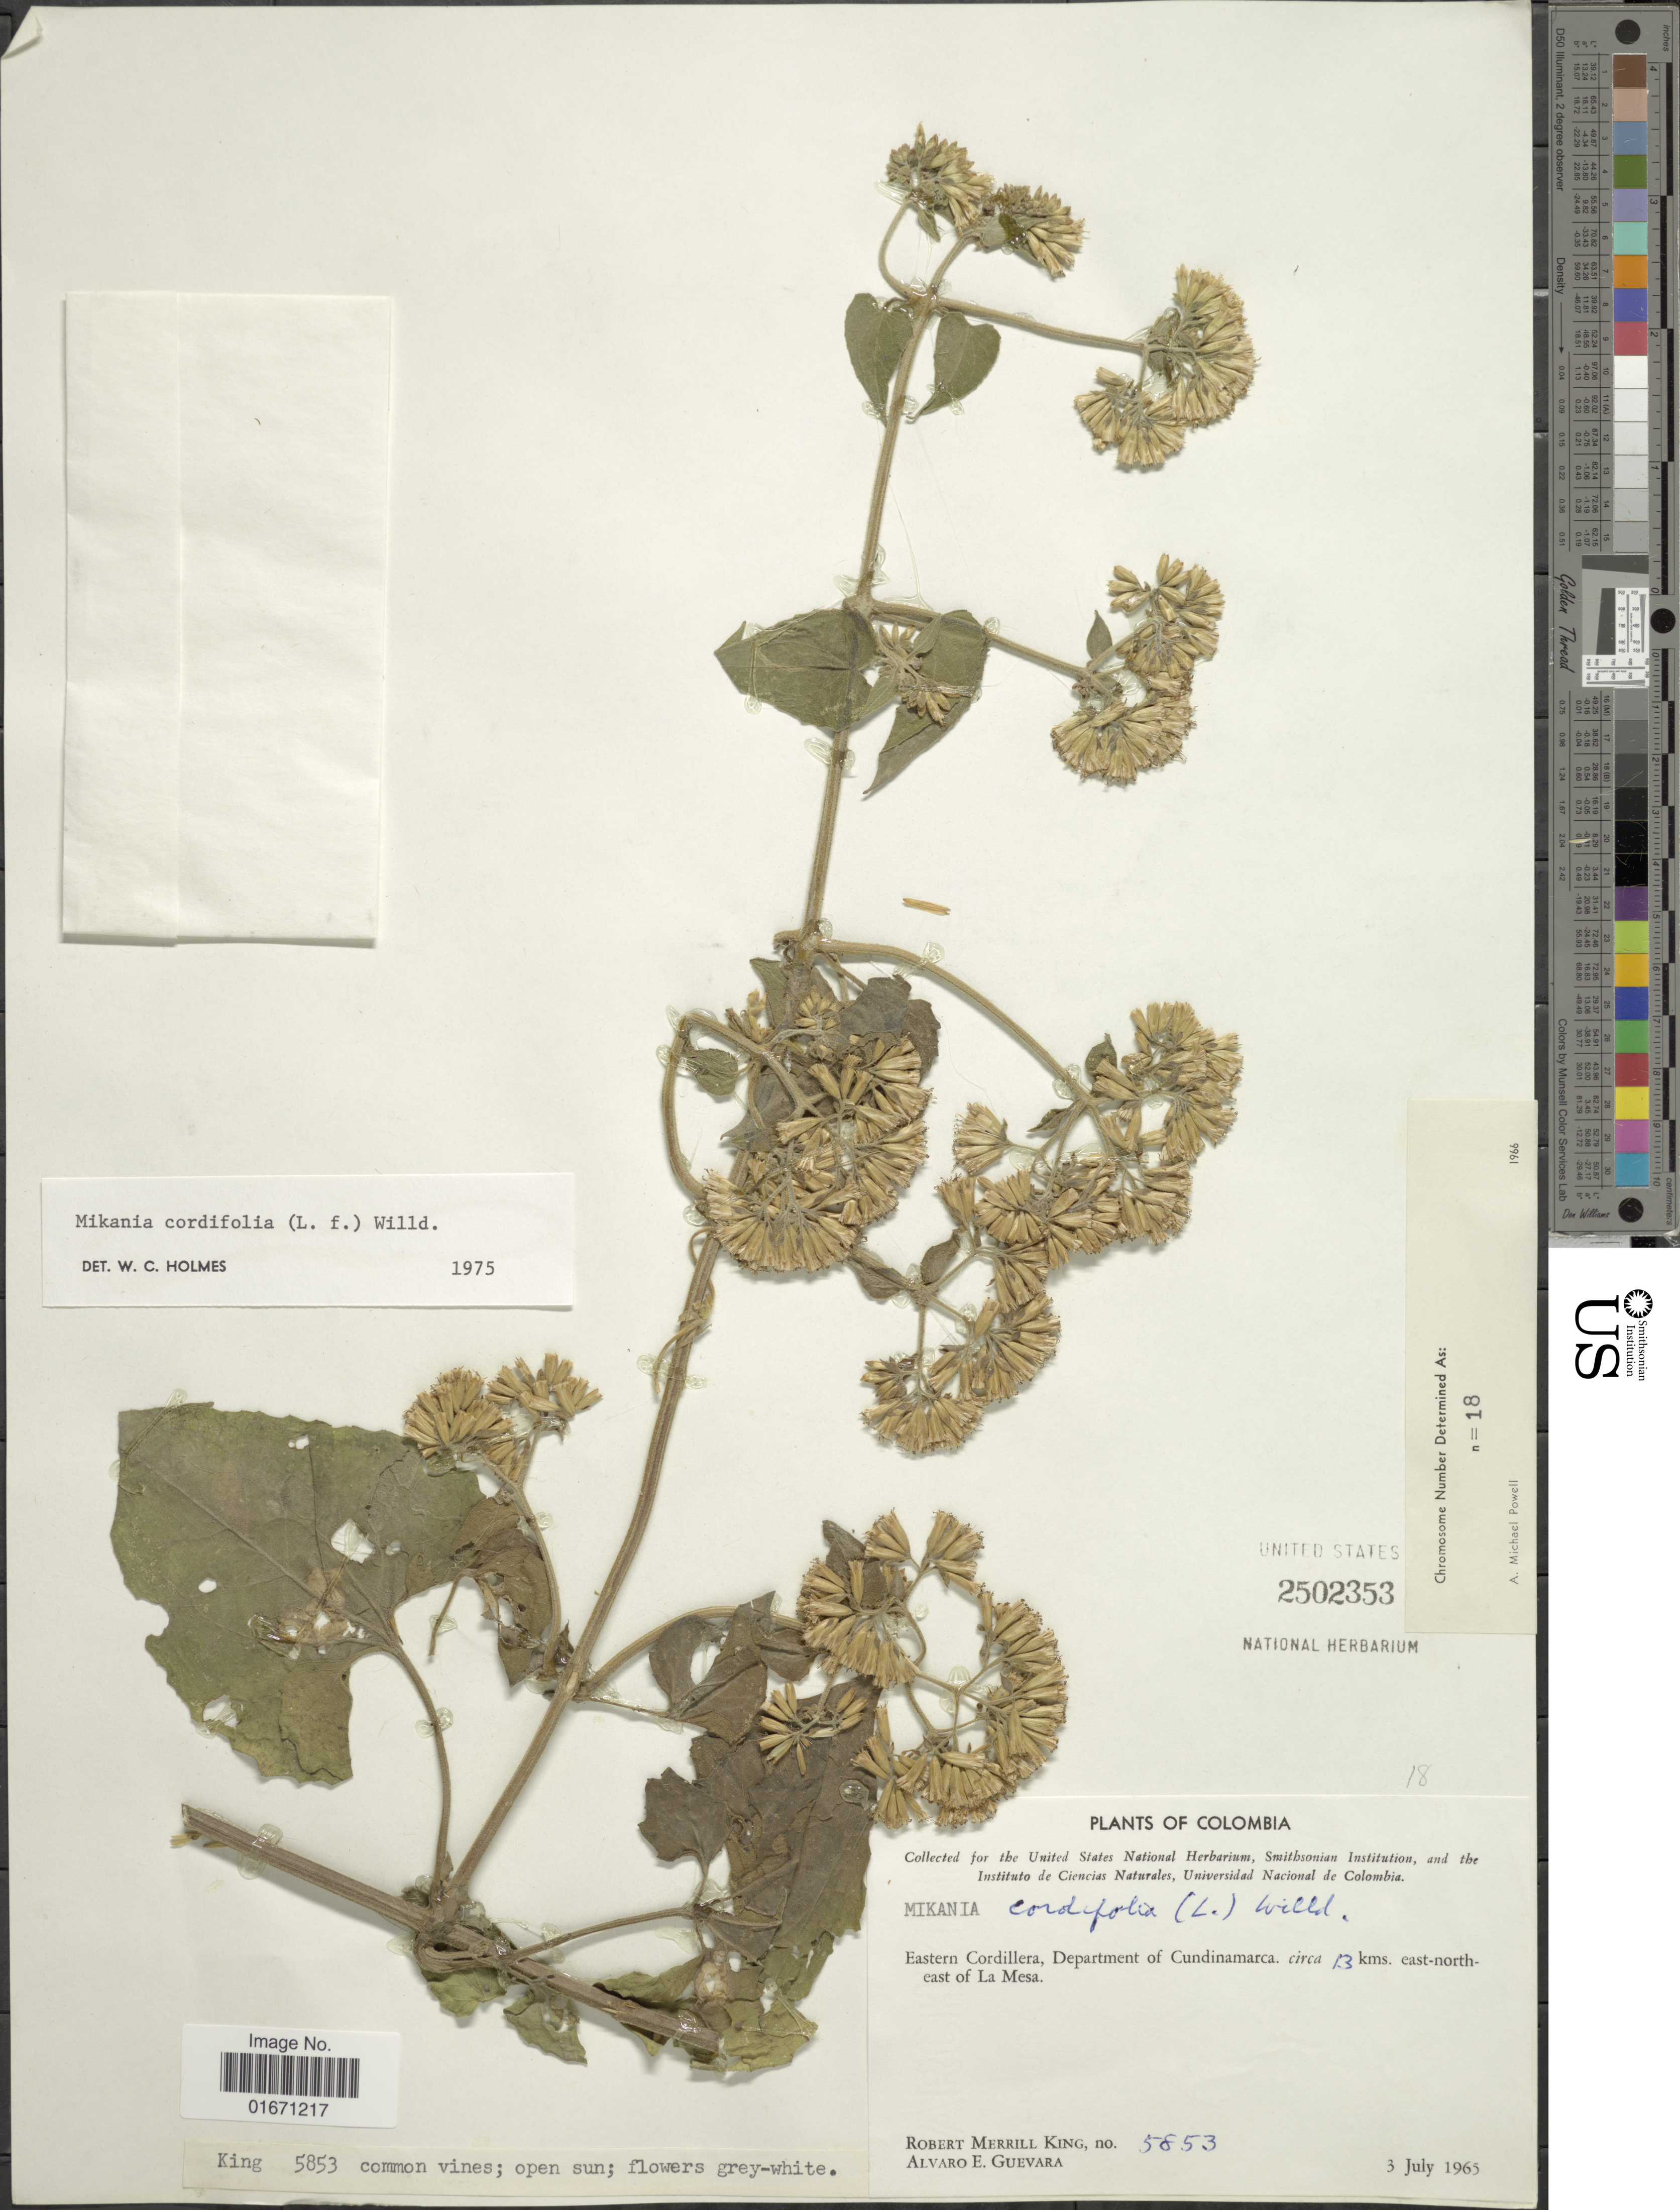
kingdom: Plantae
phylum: Tracheophyta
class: Magnoliopsida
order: Asterales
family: Asteraceae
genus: Mikania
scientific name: Mikania cordifolia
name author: Kunth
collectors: R. M. King & A. E. Guevara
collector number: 5853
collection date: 1965-07-03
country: Colombia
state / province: Cundinamarca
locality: Eastern Cordillera, circa 13 kms east-north-east of La Mesa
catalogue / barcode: US 2502353